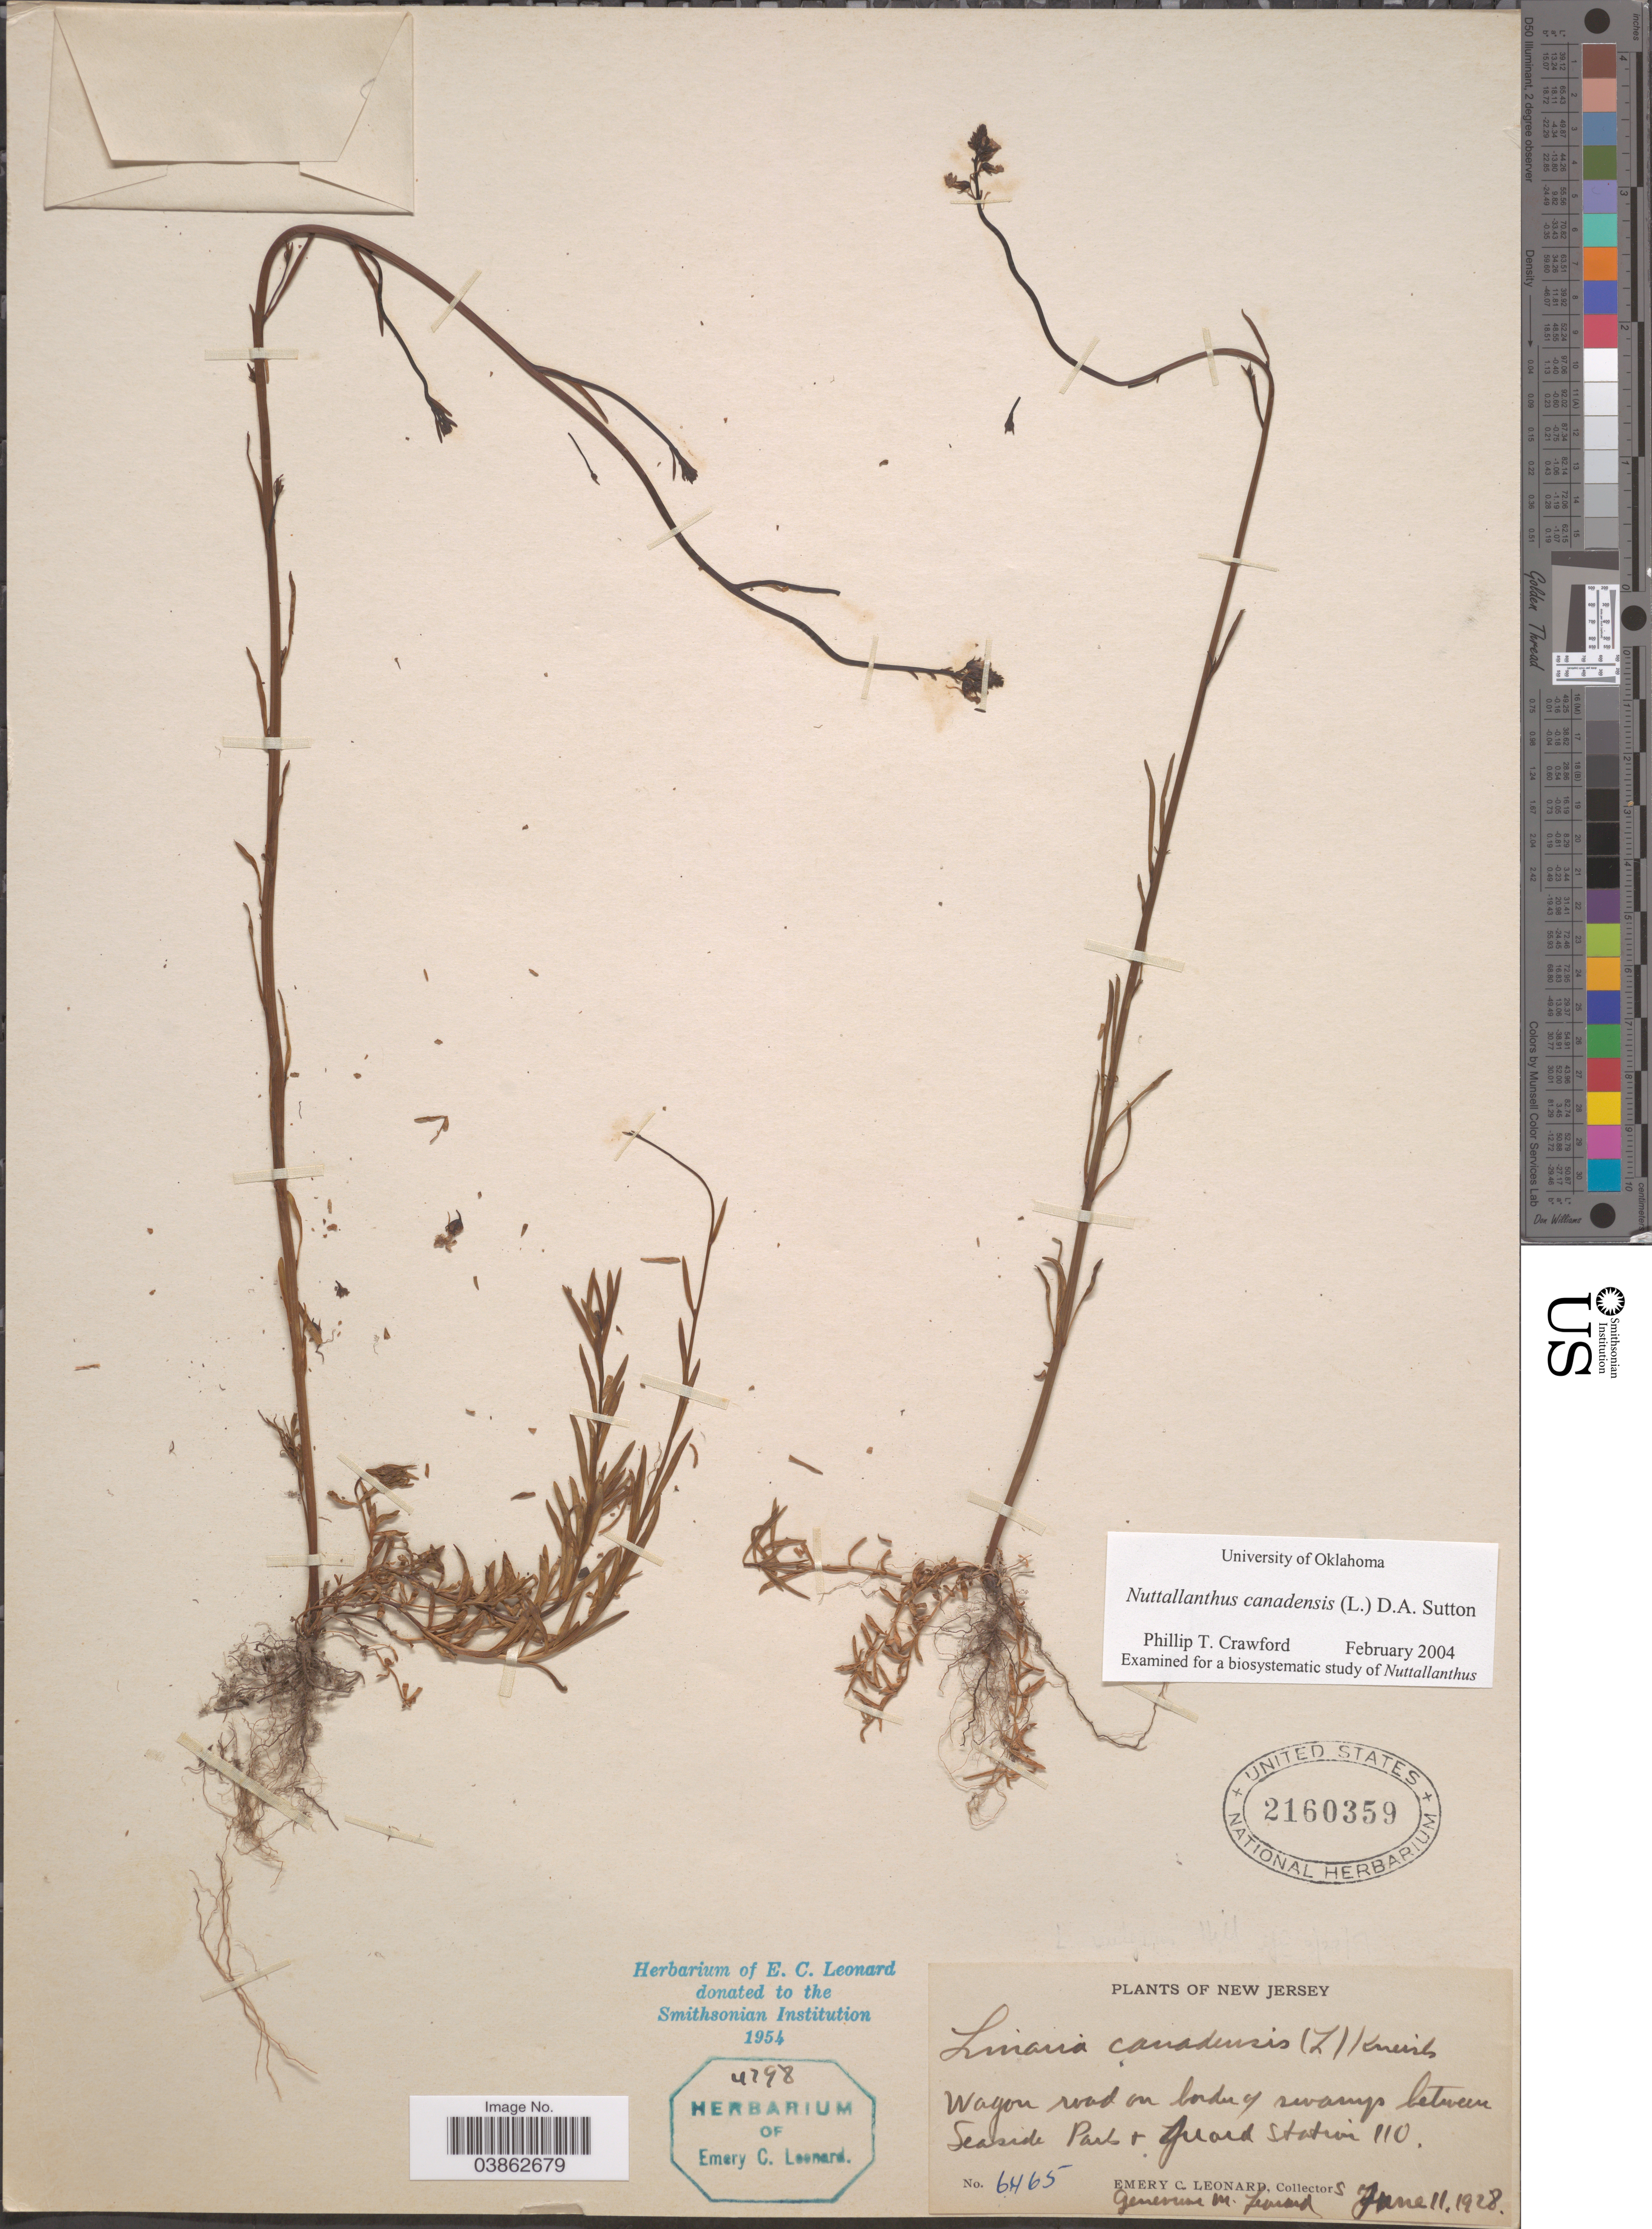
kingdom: Plantae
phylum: Tracheophyta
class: Magnoliopsida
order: Lamiales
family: Plantaginaceae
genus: Linaria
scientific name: Linaria canadensis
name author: (L.) Dum. Cours.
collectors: E. C. Leonard & G. M. Leonard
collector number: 6465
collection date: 1928-06-11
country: United States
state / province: New Jersey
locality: Wagon road in border of swamps between Seaside Park + Guard Station 110.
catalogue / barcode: US 2160359